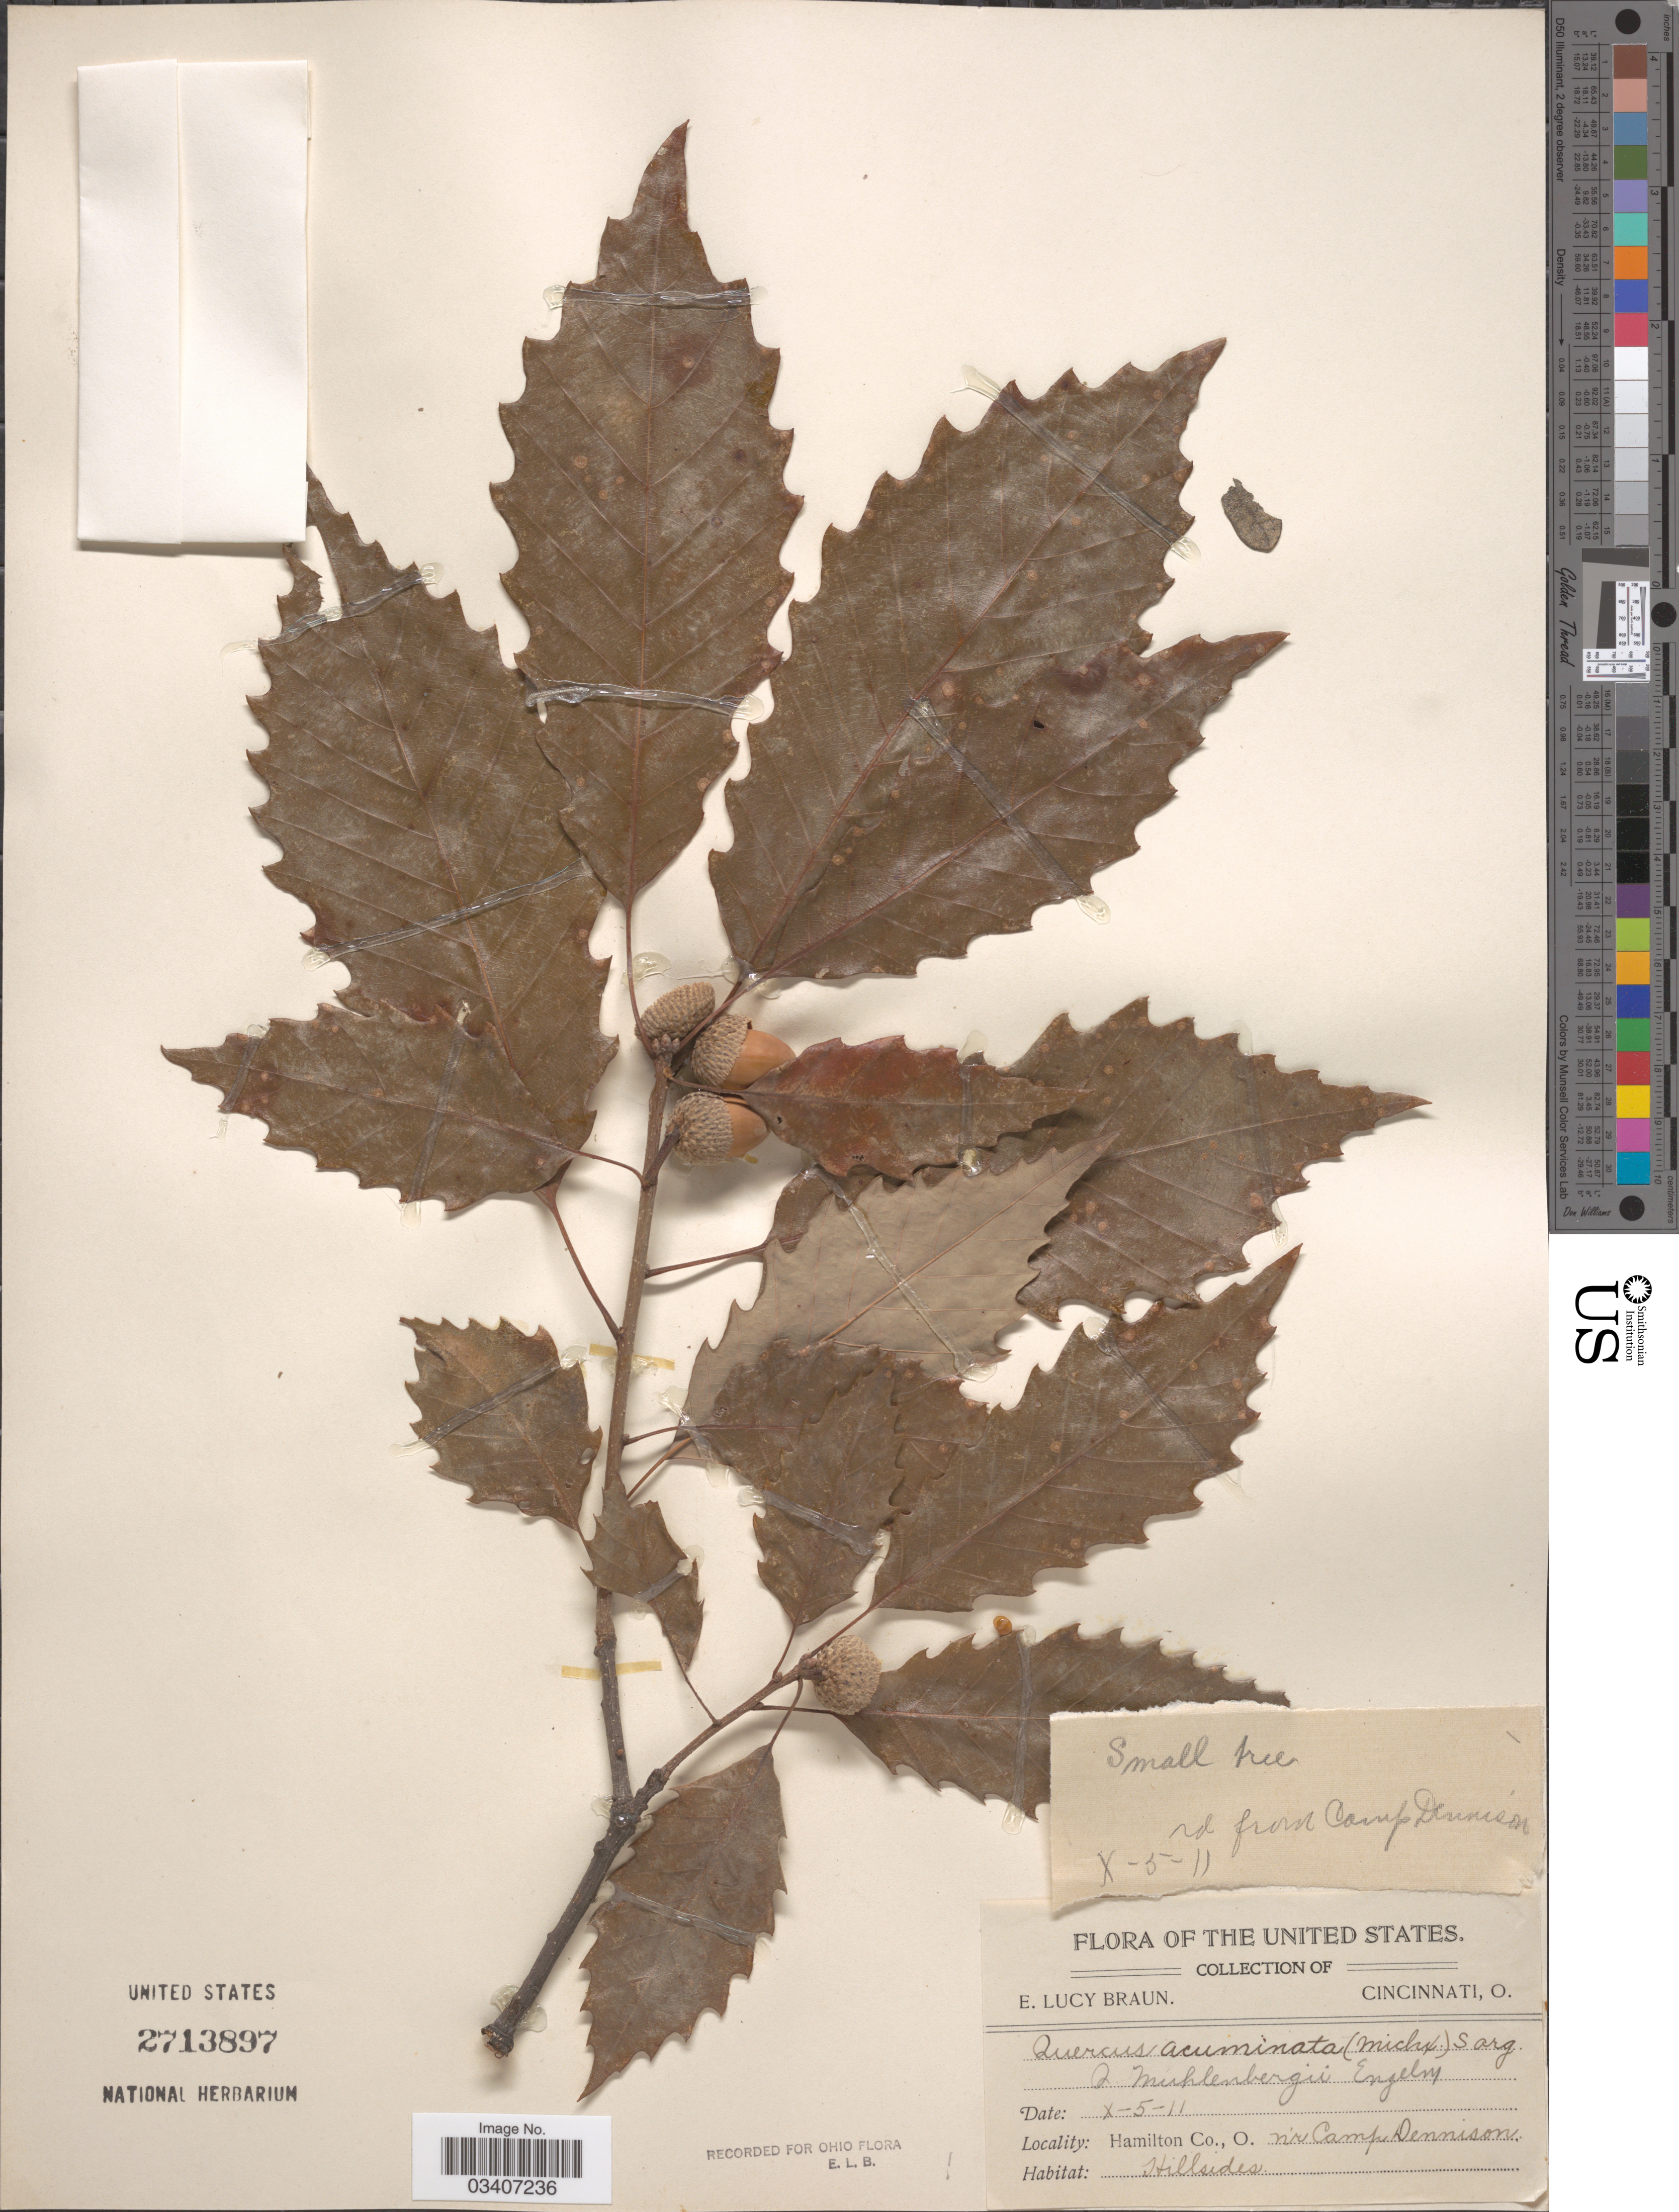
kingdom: Plantae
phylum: Tracheophyta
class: Magnoliopsida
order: Fagales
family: Fagaceae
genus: Quercus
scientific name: Quercus muehlenbergii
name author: Engelm.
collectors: E. L. Braun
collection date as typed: Transcribed d/m/y: 5/10/11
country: United States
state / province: Ohio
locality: Hamilton Co. n'r Camp Dennison.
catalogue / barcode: US 2713897